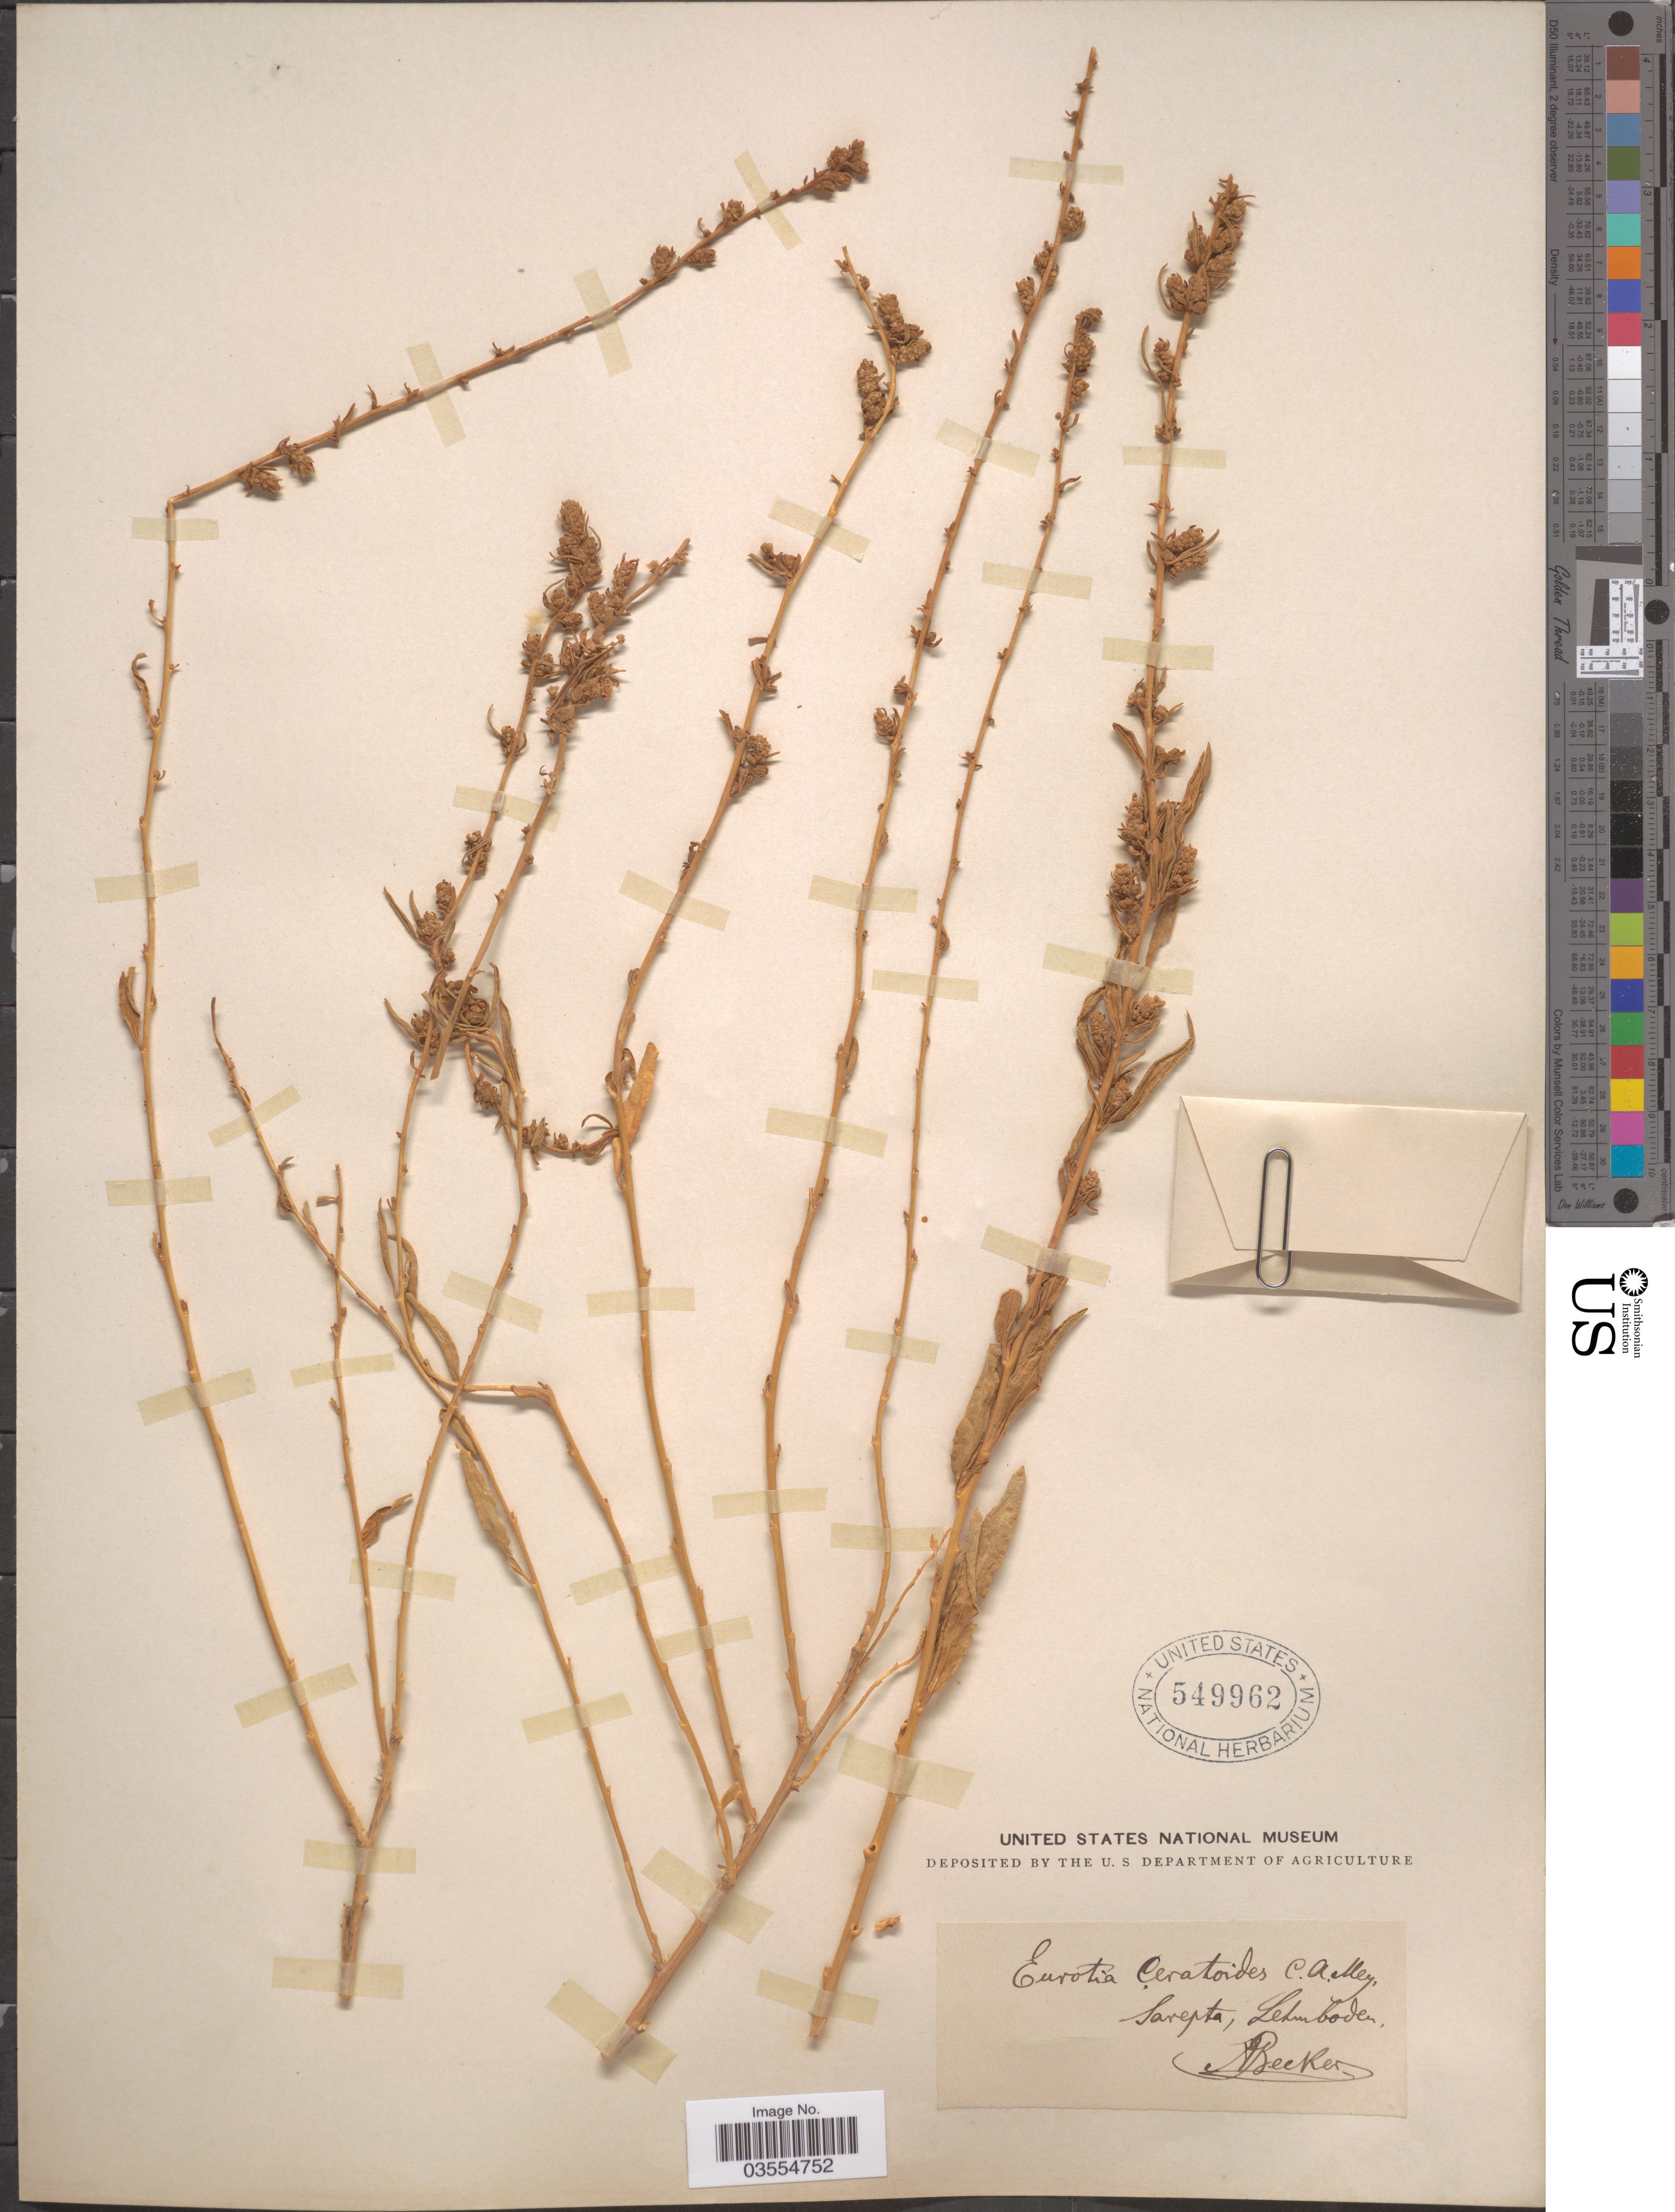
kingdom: Plantae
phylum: Tracheophyta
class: Magnoliopsida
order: Caryophyllales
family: Amaranthaceae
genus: Krascheninnikovia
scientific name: Krascheninnikovia ceratoides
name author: (L.) Gueldenst.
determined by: U.S. National Herbarium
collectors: A. Becker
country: Russian Federation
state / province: Volgograd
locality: Sarepta, Lehmboden.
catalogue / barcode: US 549962